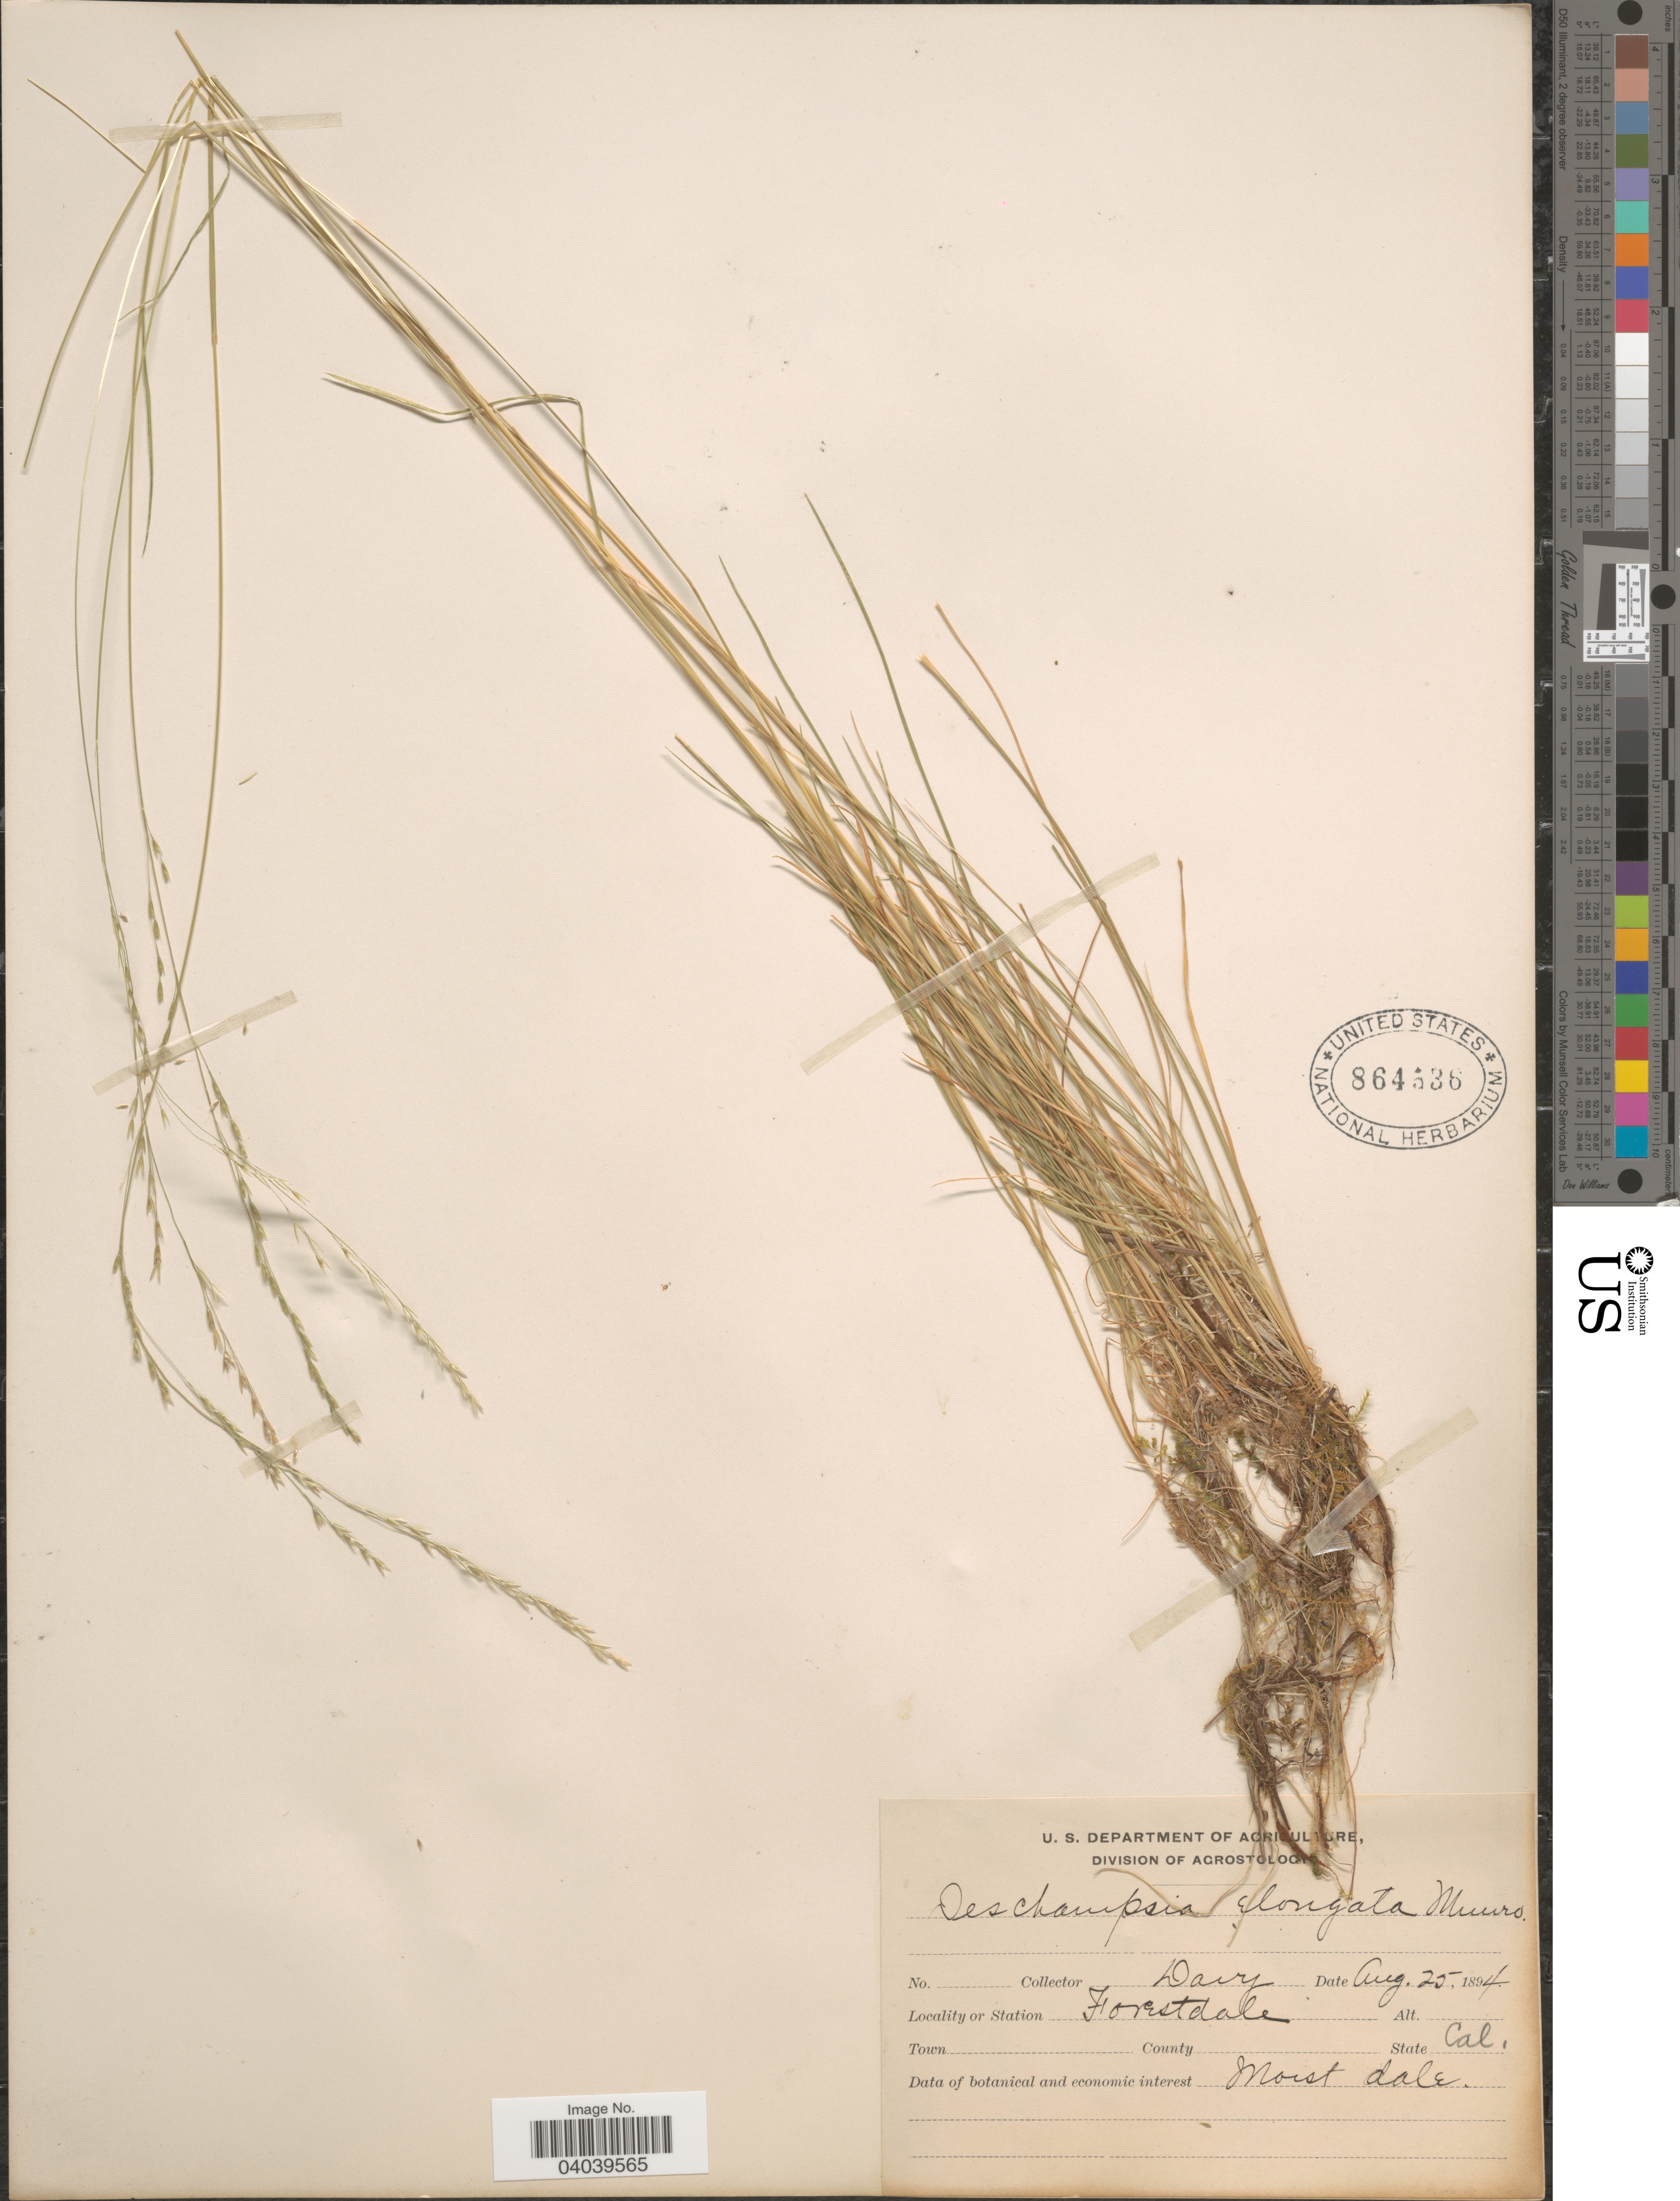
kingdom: Plantae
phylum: Tracheophyta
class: Liliopsida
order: Poales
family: Poaceae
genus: Deschampsia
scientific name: Deschampsia elongata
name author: (Hook.) Munro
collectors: Davy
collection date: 1894-08-25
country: United States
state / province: California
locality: Station Forestdale.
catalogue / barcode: US 864536